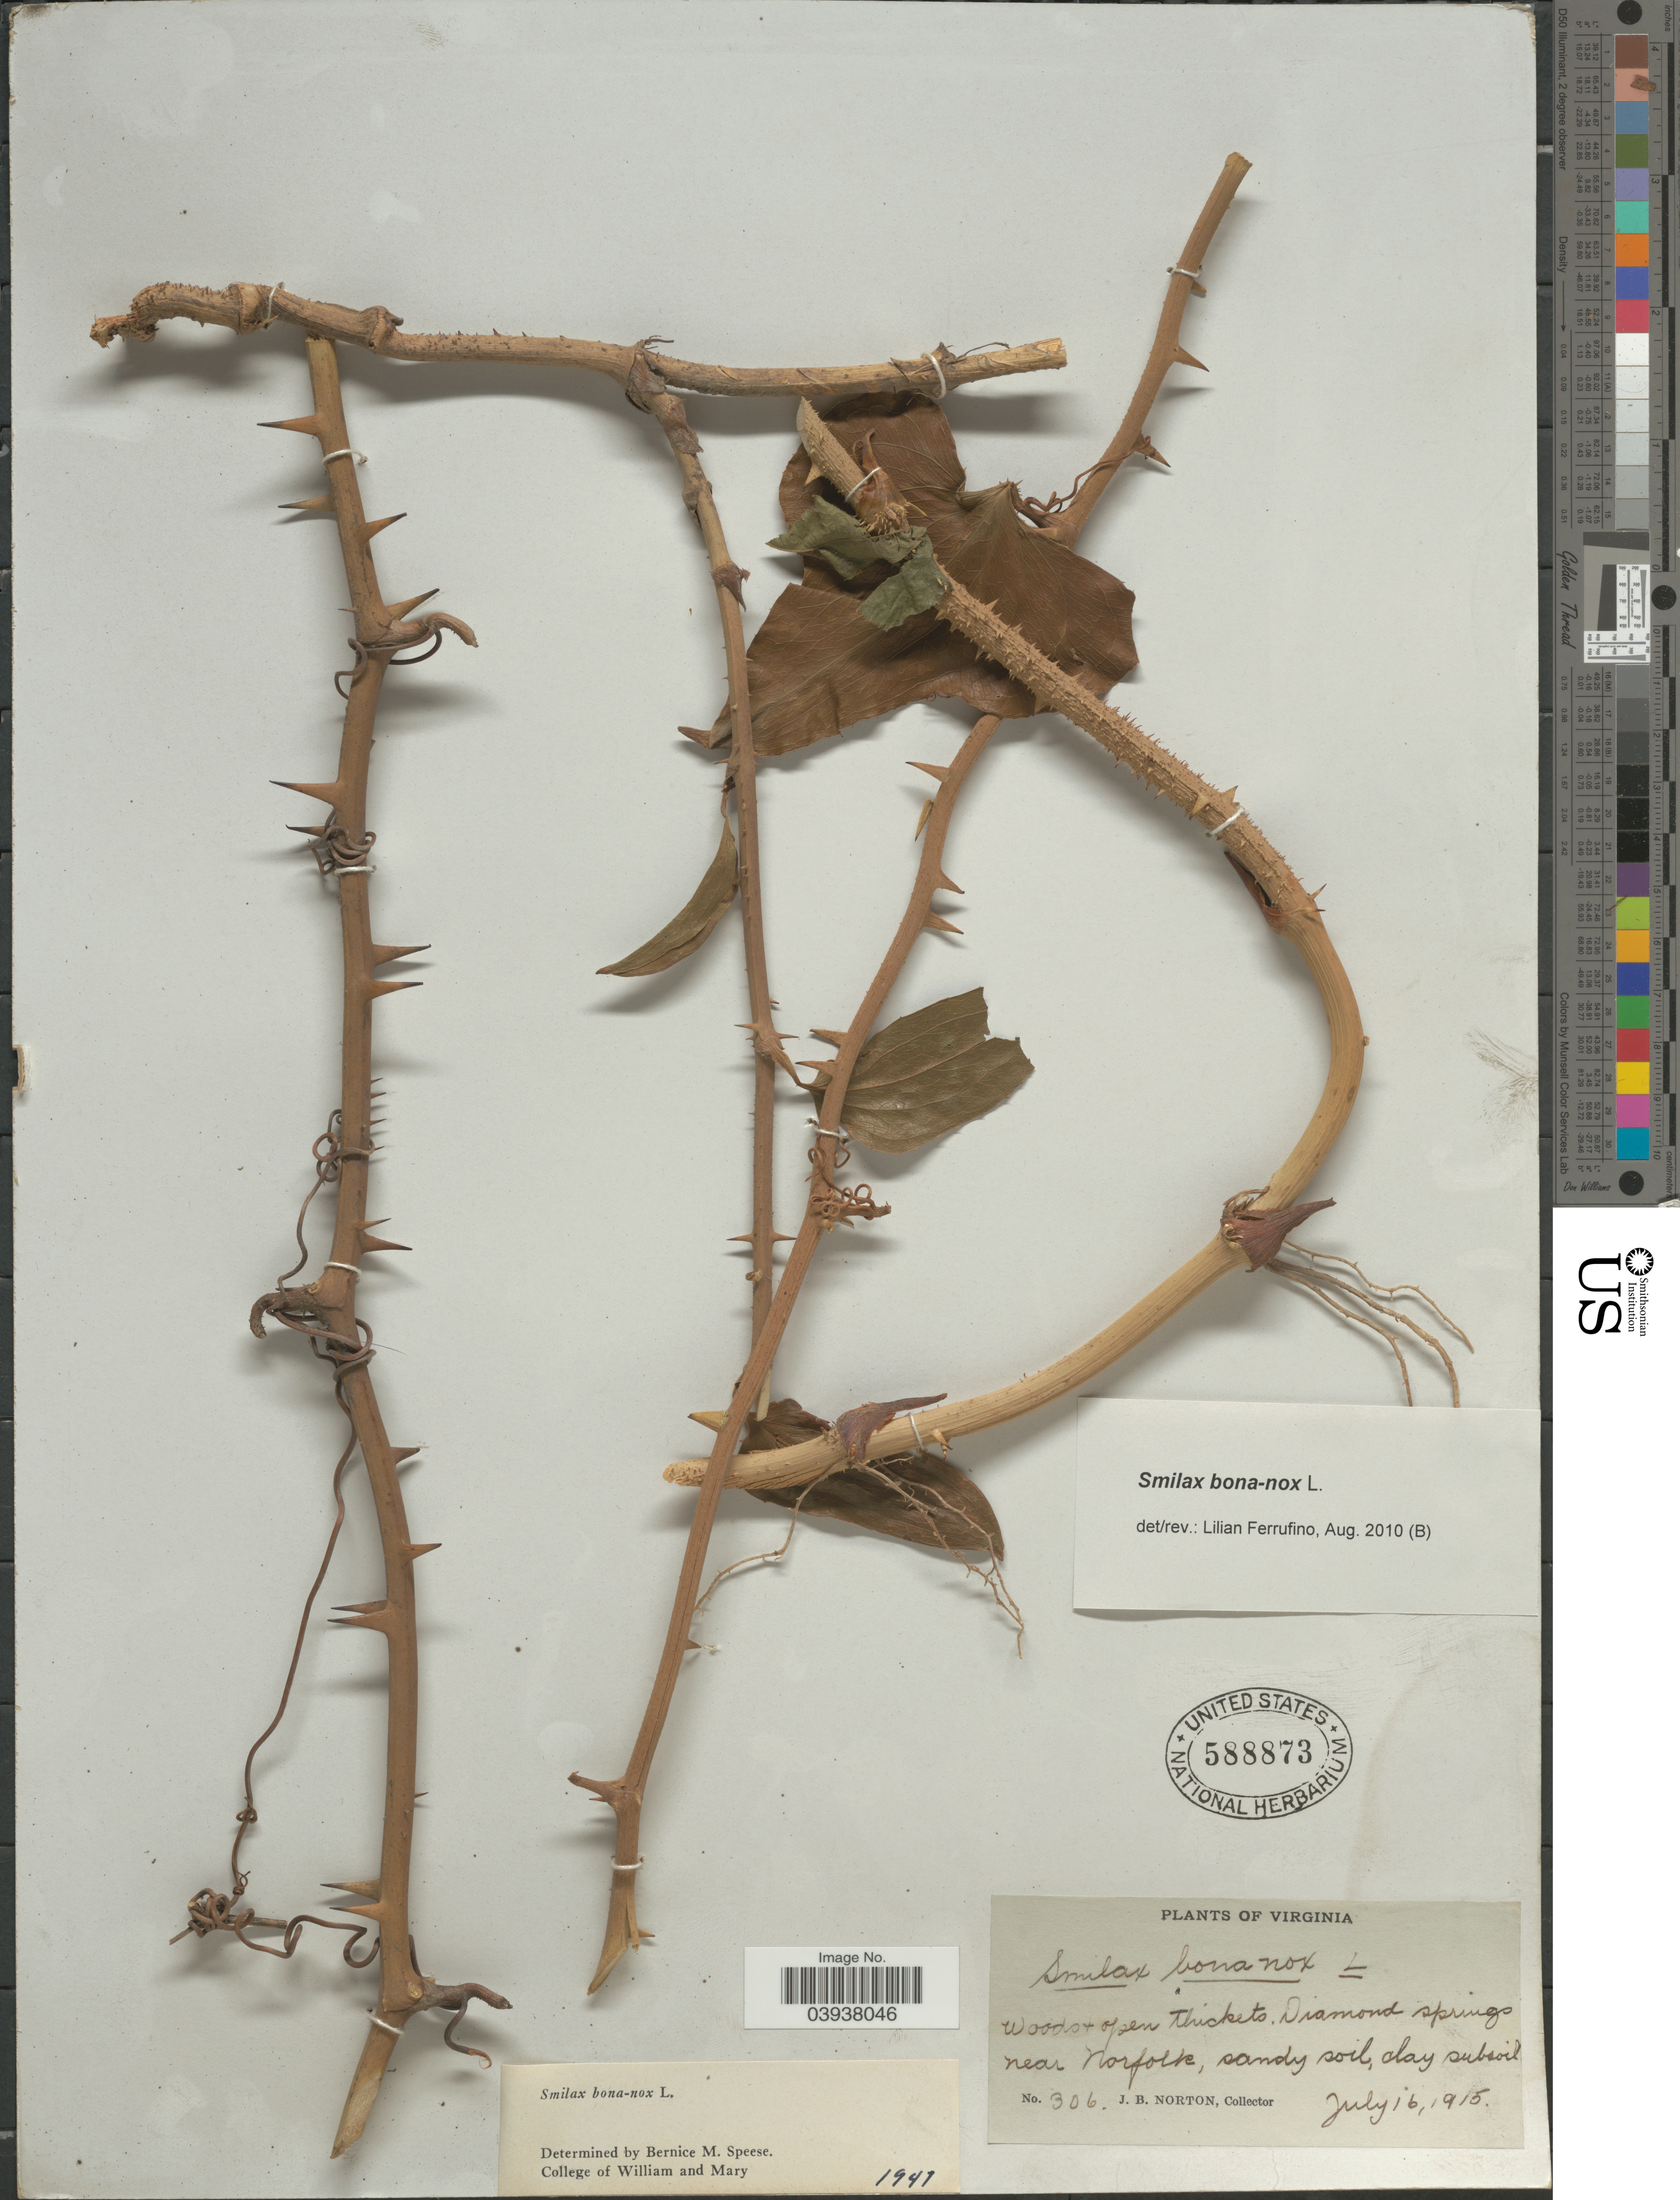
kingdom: Plantae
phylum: Tracheophyta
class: Liliopsida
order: Liliales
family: Smilacaceae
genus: Smilax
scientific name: Smilax bona-nox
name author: L.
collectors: J. B. Norton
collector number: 306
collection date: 1915-07-16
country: United States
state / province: Virginia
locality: Woods + open thickets. Diamond springs near Norfolk, sandy soil, clay subsoil.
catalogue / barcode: US 588873